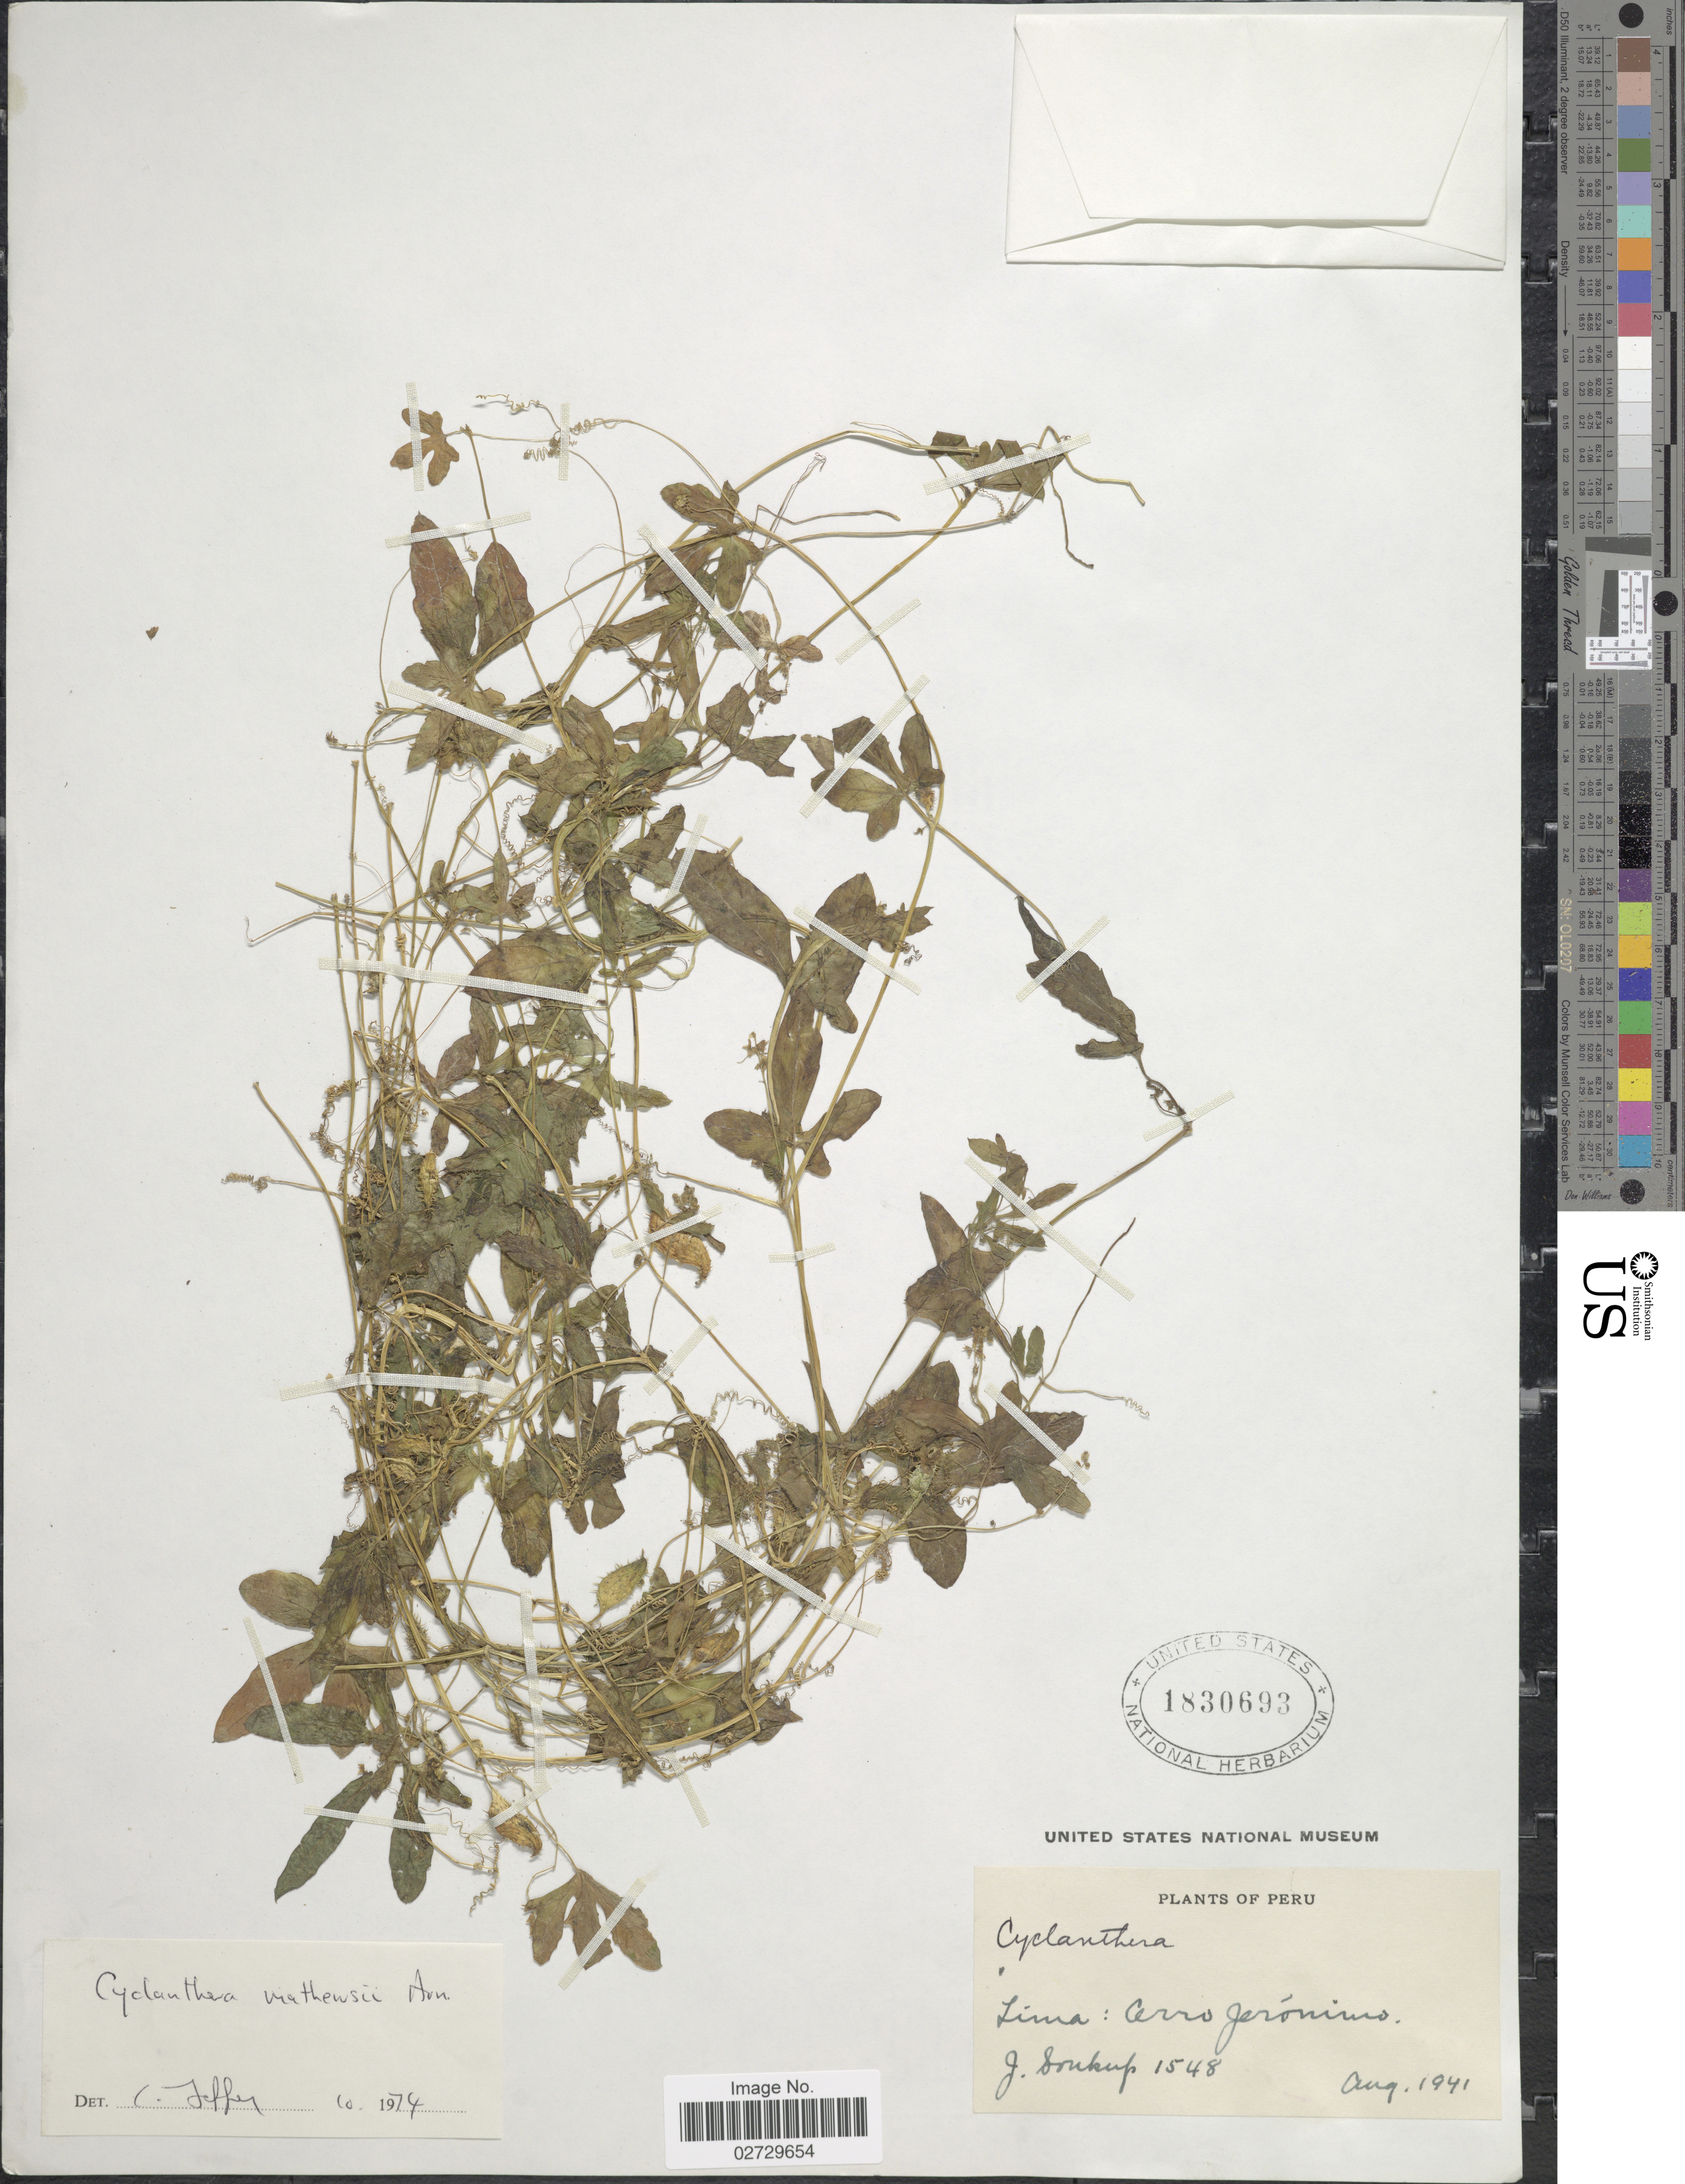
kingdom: Plantae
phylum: Tracheophyta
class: Magnoliopsida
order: Cucurbitales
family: Cucurbitaceae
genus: Cyclanthera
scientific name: Cyclanthera mathewsii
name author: Arn. ex A. Gray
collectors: J. J. Soukup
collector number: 1548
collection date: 1941-08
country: Peru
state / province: Lima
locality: Cerro Jeronimo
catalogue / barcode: US 1830693